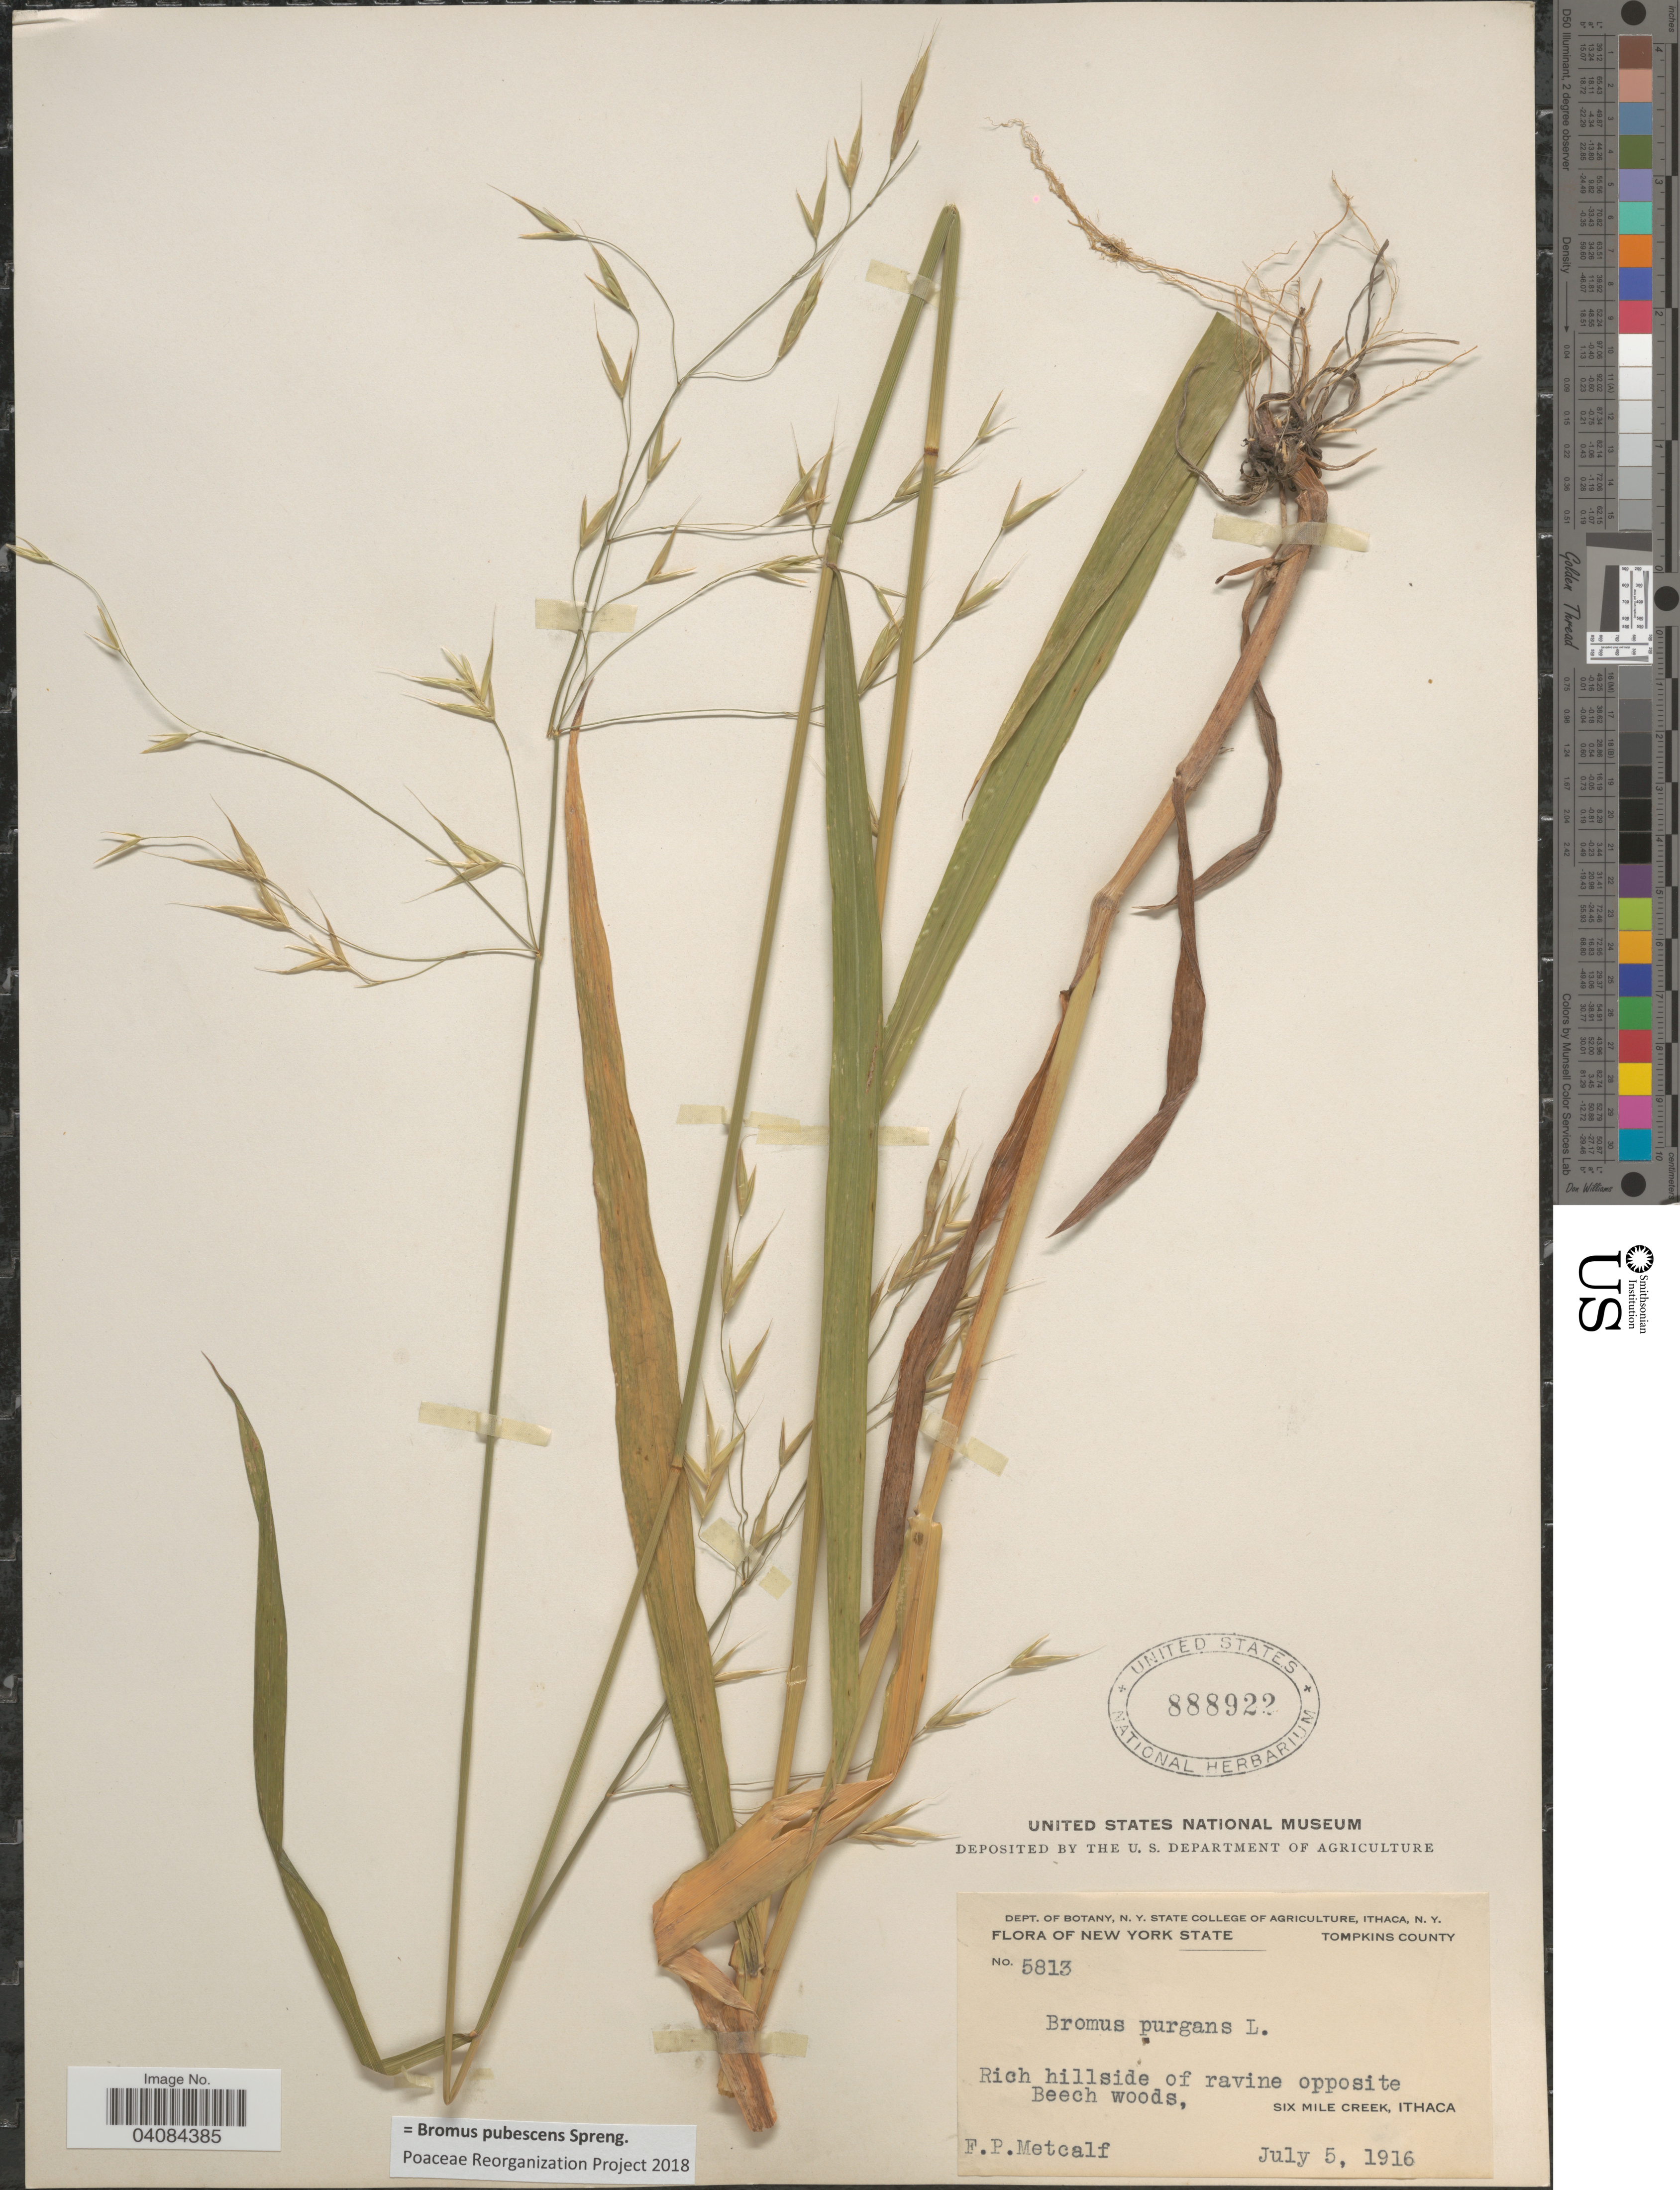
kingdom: Plantae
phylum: Tracheophyta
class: Liliopsida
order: Poales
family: Poaceae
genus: Bromus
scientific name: Bromus pubescens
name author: Muhl. ex Willd.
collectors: F. Metcalf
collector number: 5813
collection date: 1916-07-05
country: United States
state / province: New York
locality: Tompkins County. Rich hillside of ravine opposite Beech woods, Six Mile Creek, Ithaca.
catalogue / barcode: US 888922